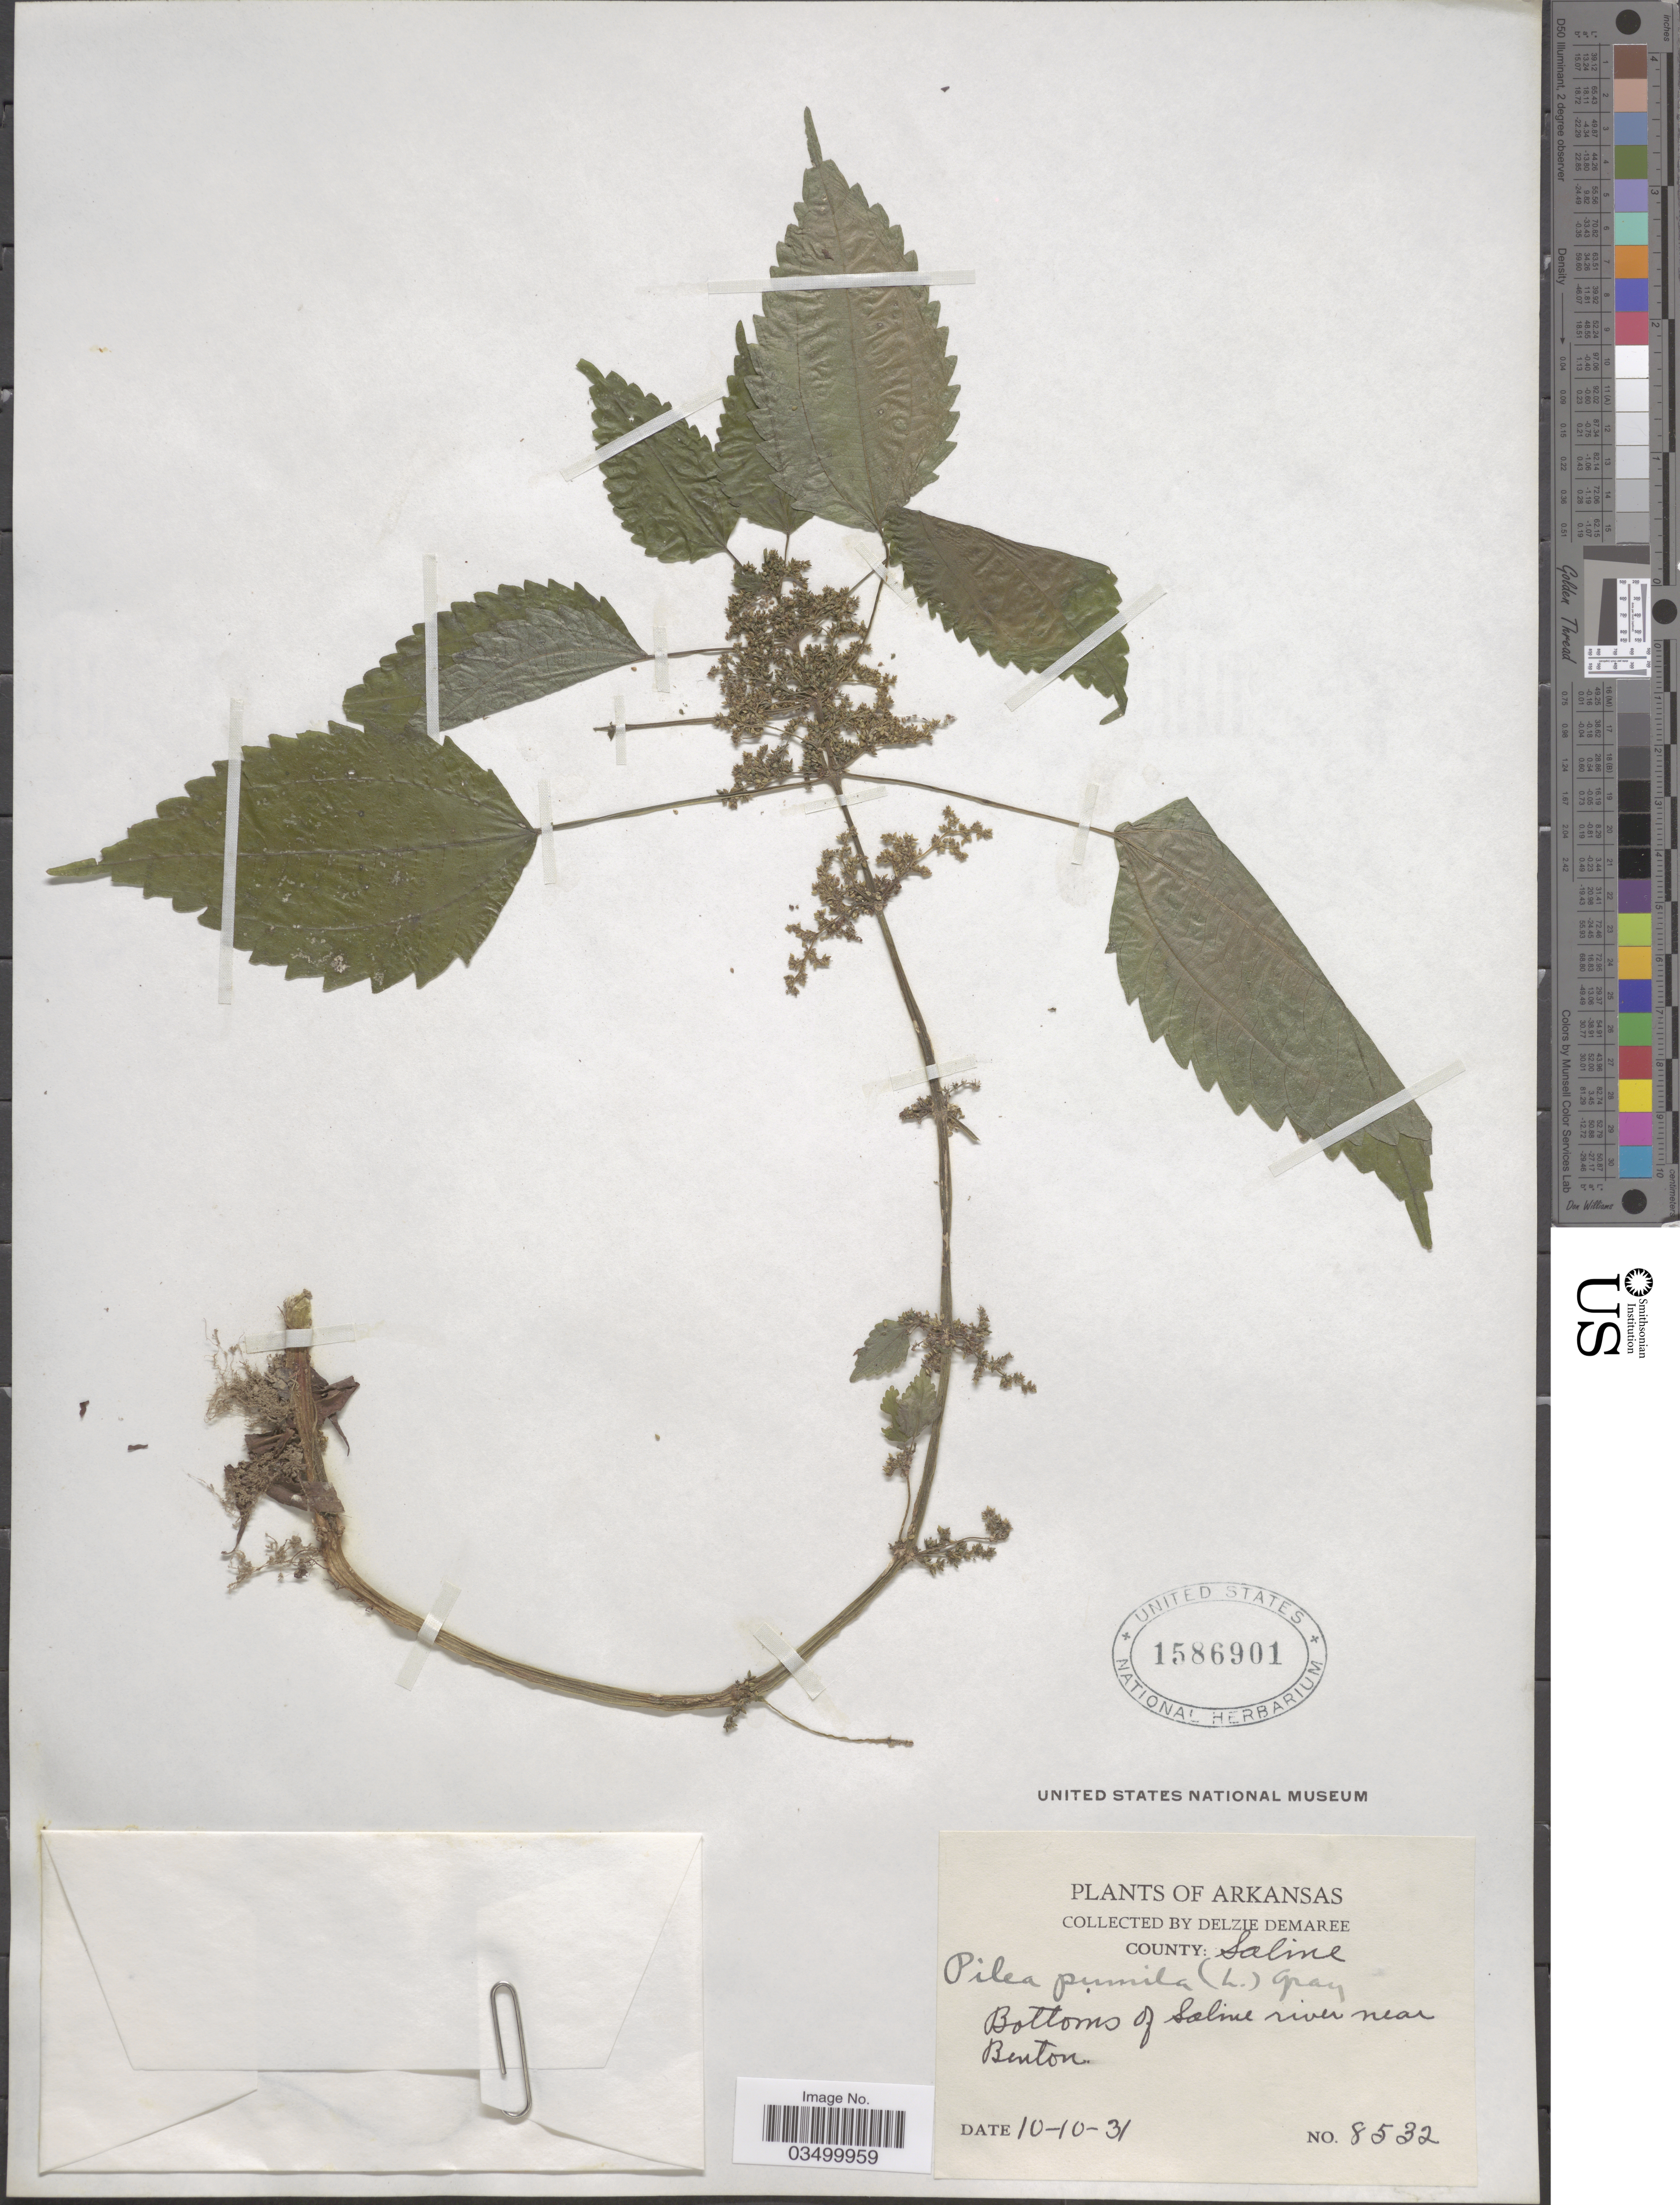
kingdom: Plantae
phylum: Tracheophyta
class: Magnoliopsida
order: Rosales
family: Urticaceae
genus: Pilea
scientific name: Pilea pumila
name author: (L.) A. Gray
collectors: D. Demaree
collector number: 8532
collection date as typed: Transcribed d/m/y: 10/10/31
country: United States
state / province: Arkansas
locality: County: Saline. Bottoms of Saline river near Benton.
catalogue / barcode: US 1586901